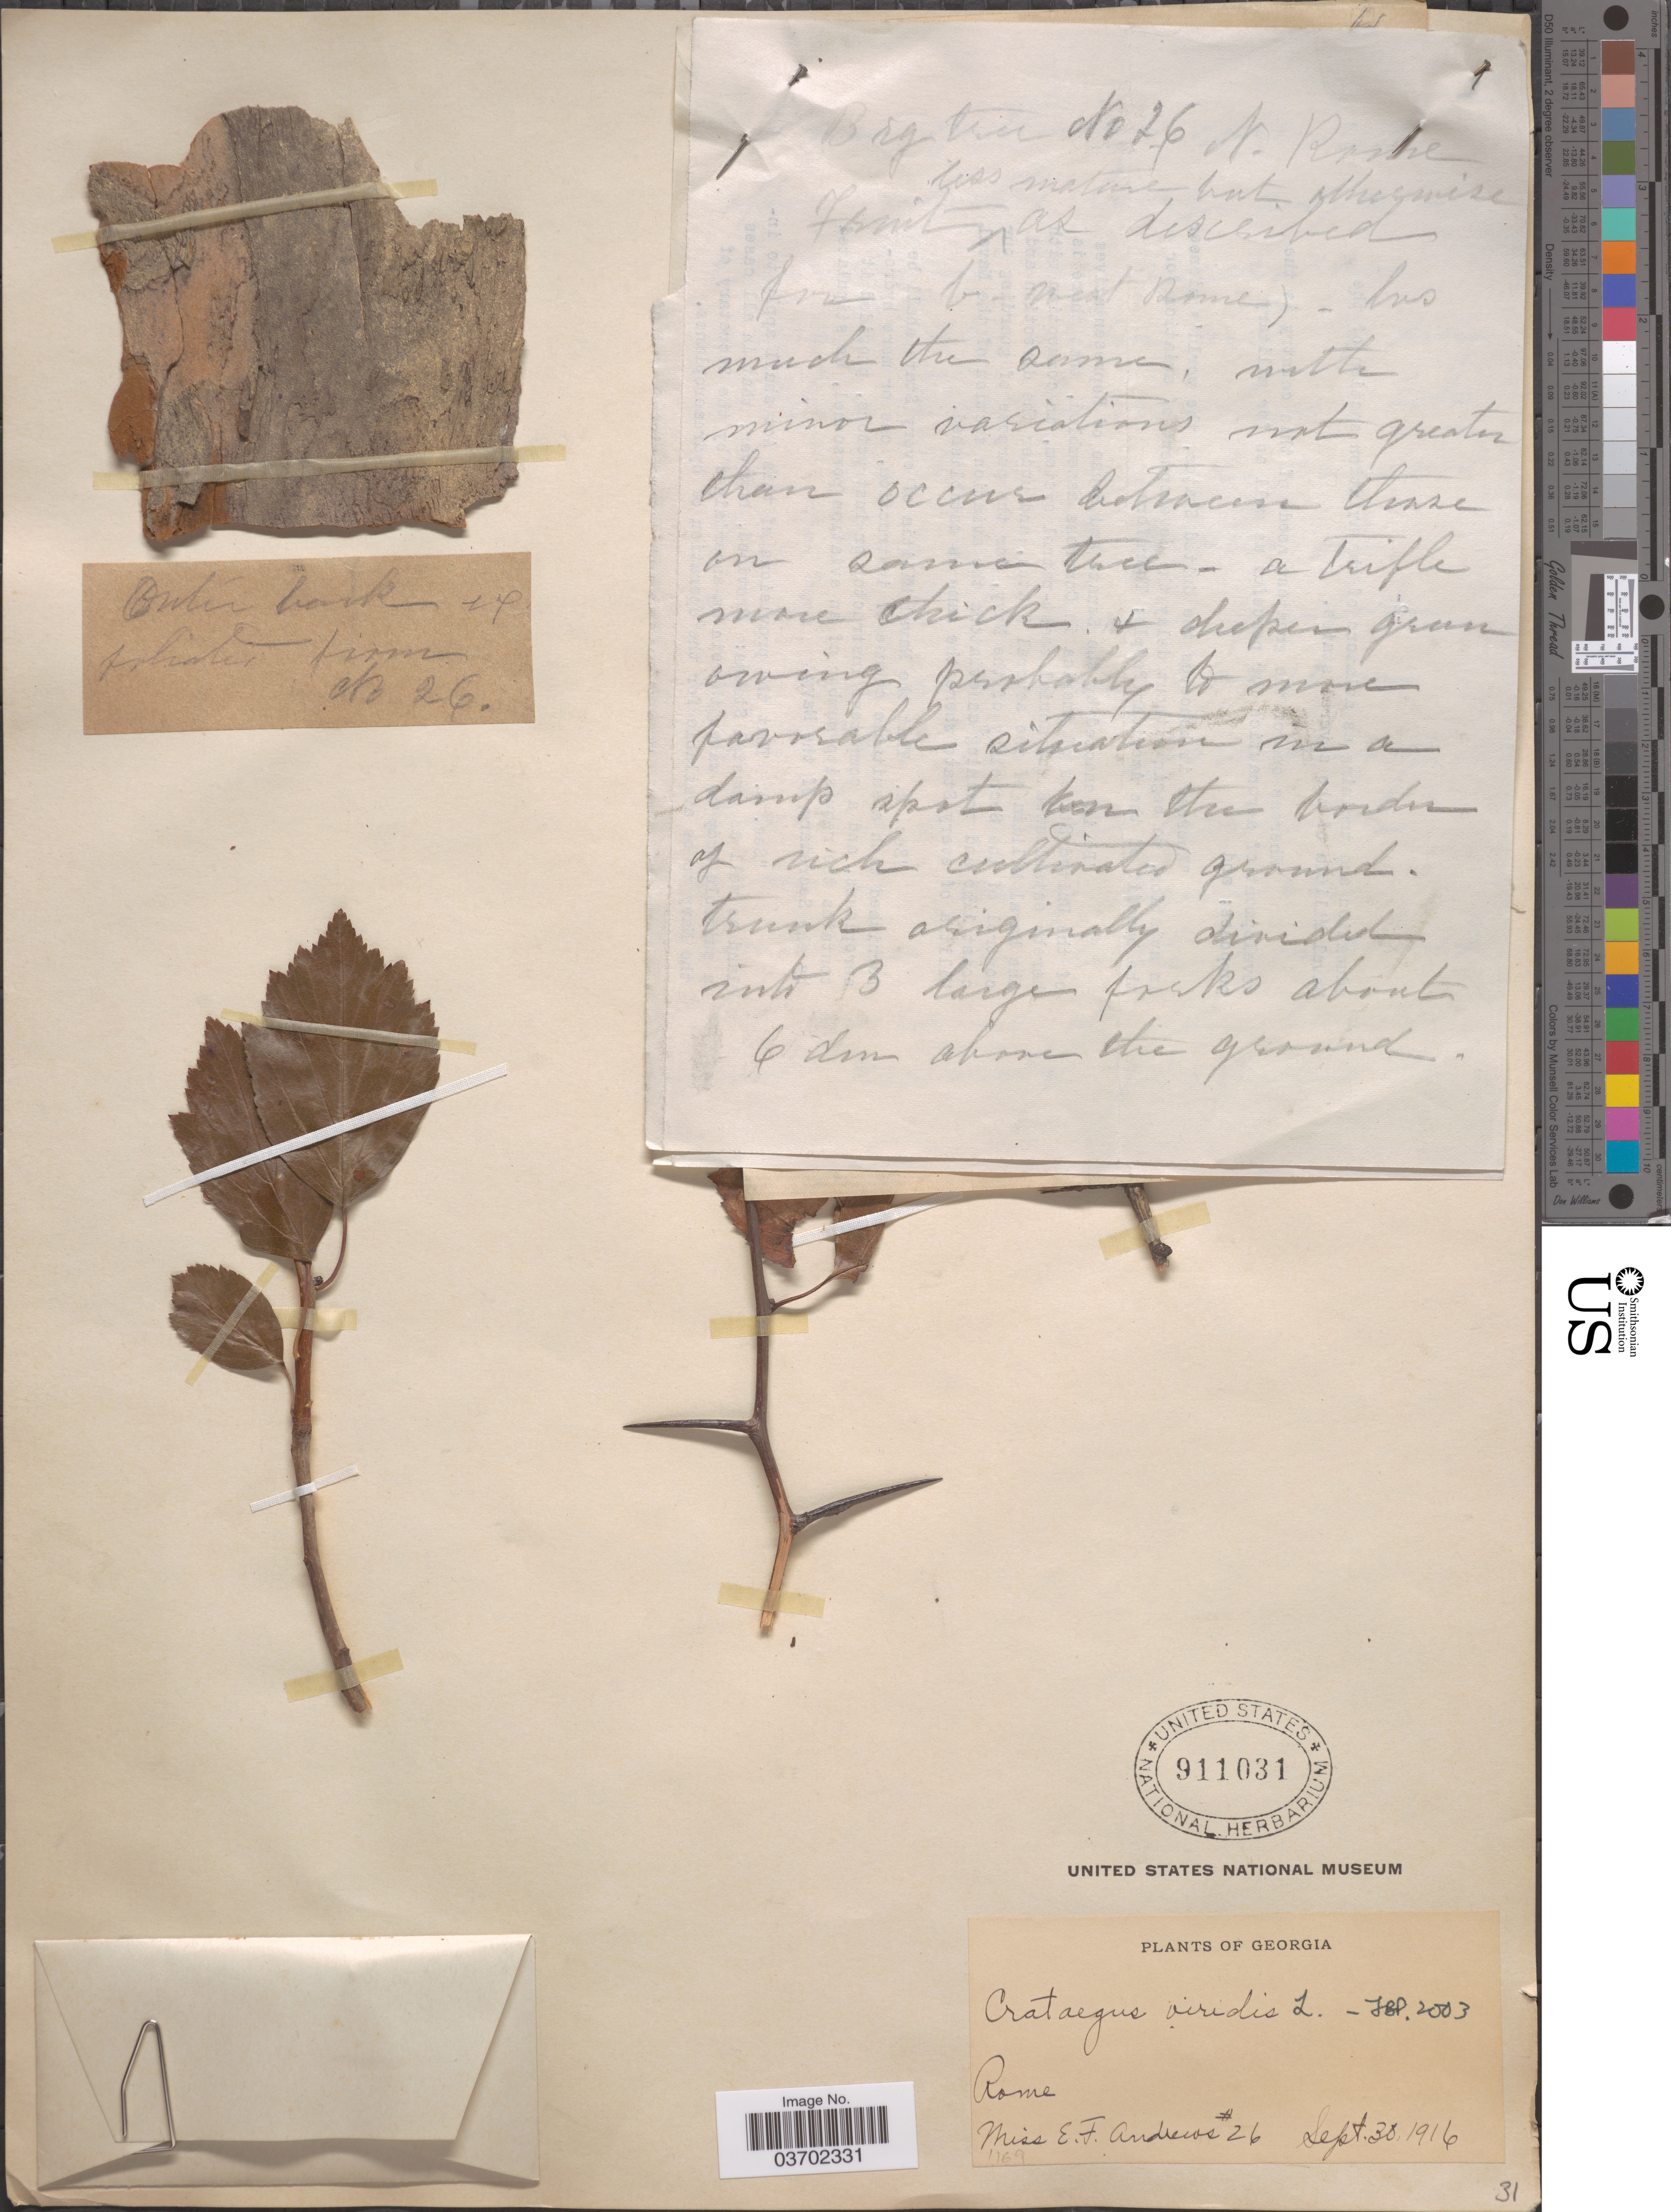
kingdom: Plantae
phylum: Tracheophyta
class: Magnoliopsida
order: Rosales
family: Rosaceae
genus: Crataegus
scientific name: Crataegus viridis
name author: L.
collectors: E. Andrews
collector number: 26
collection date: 1916-09-30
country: United States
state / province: Georgia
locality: Rome.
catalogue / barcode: US 911031